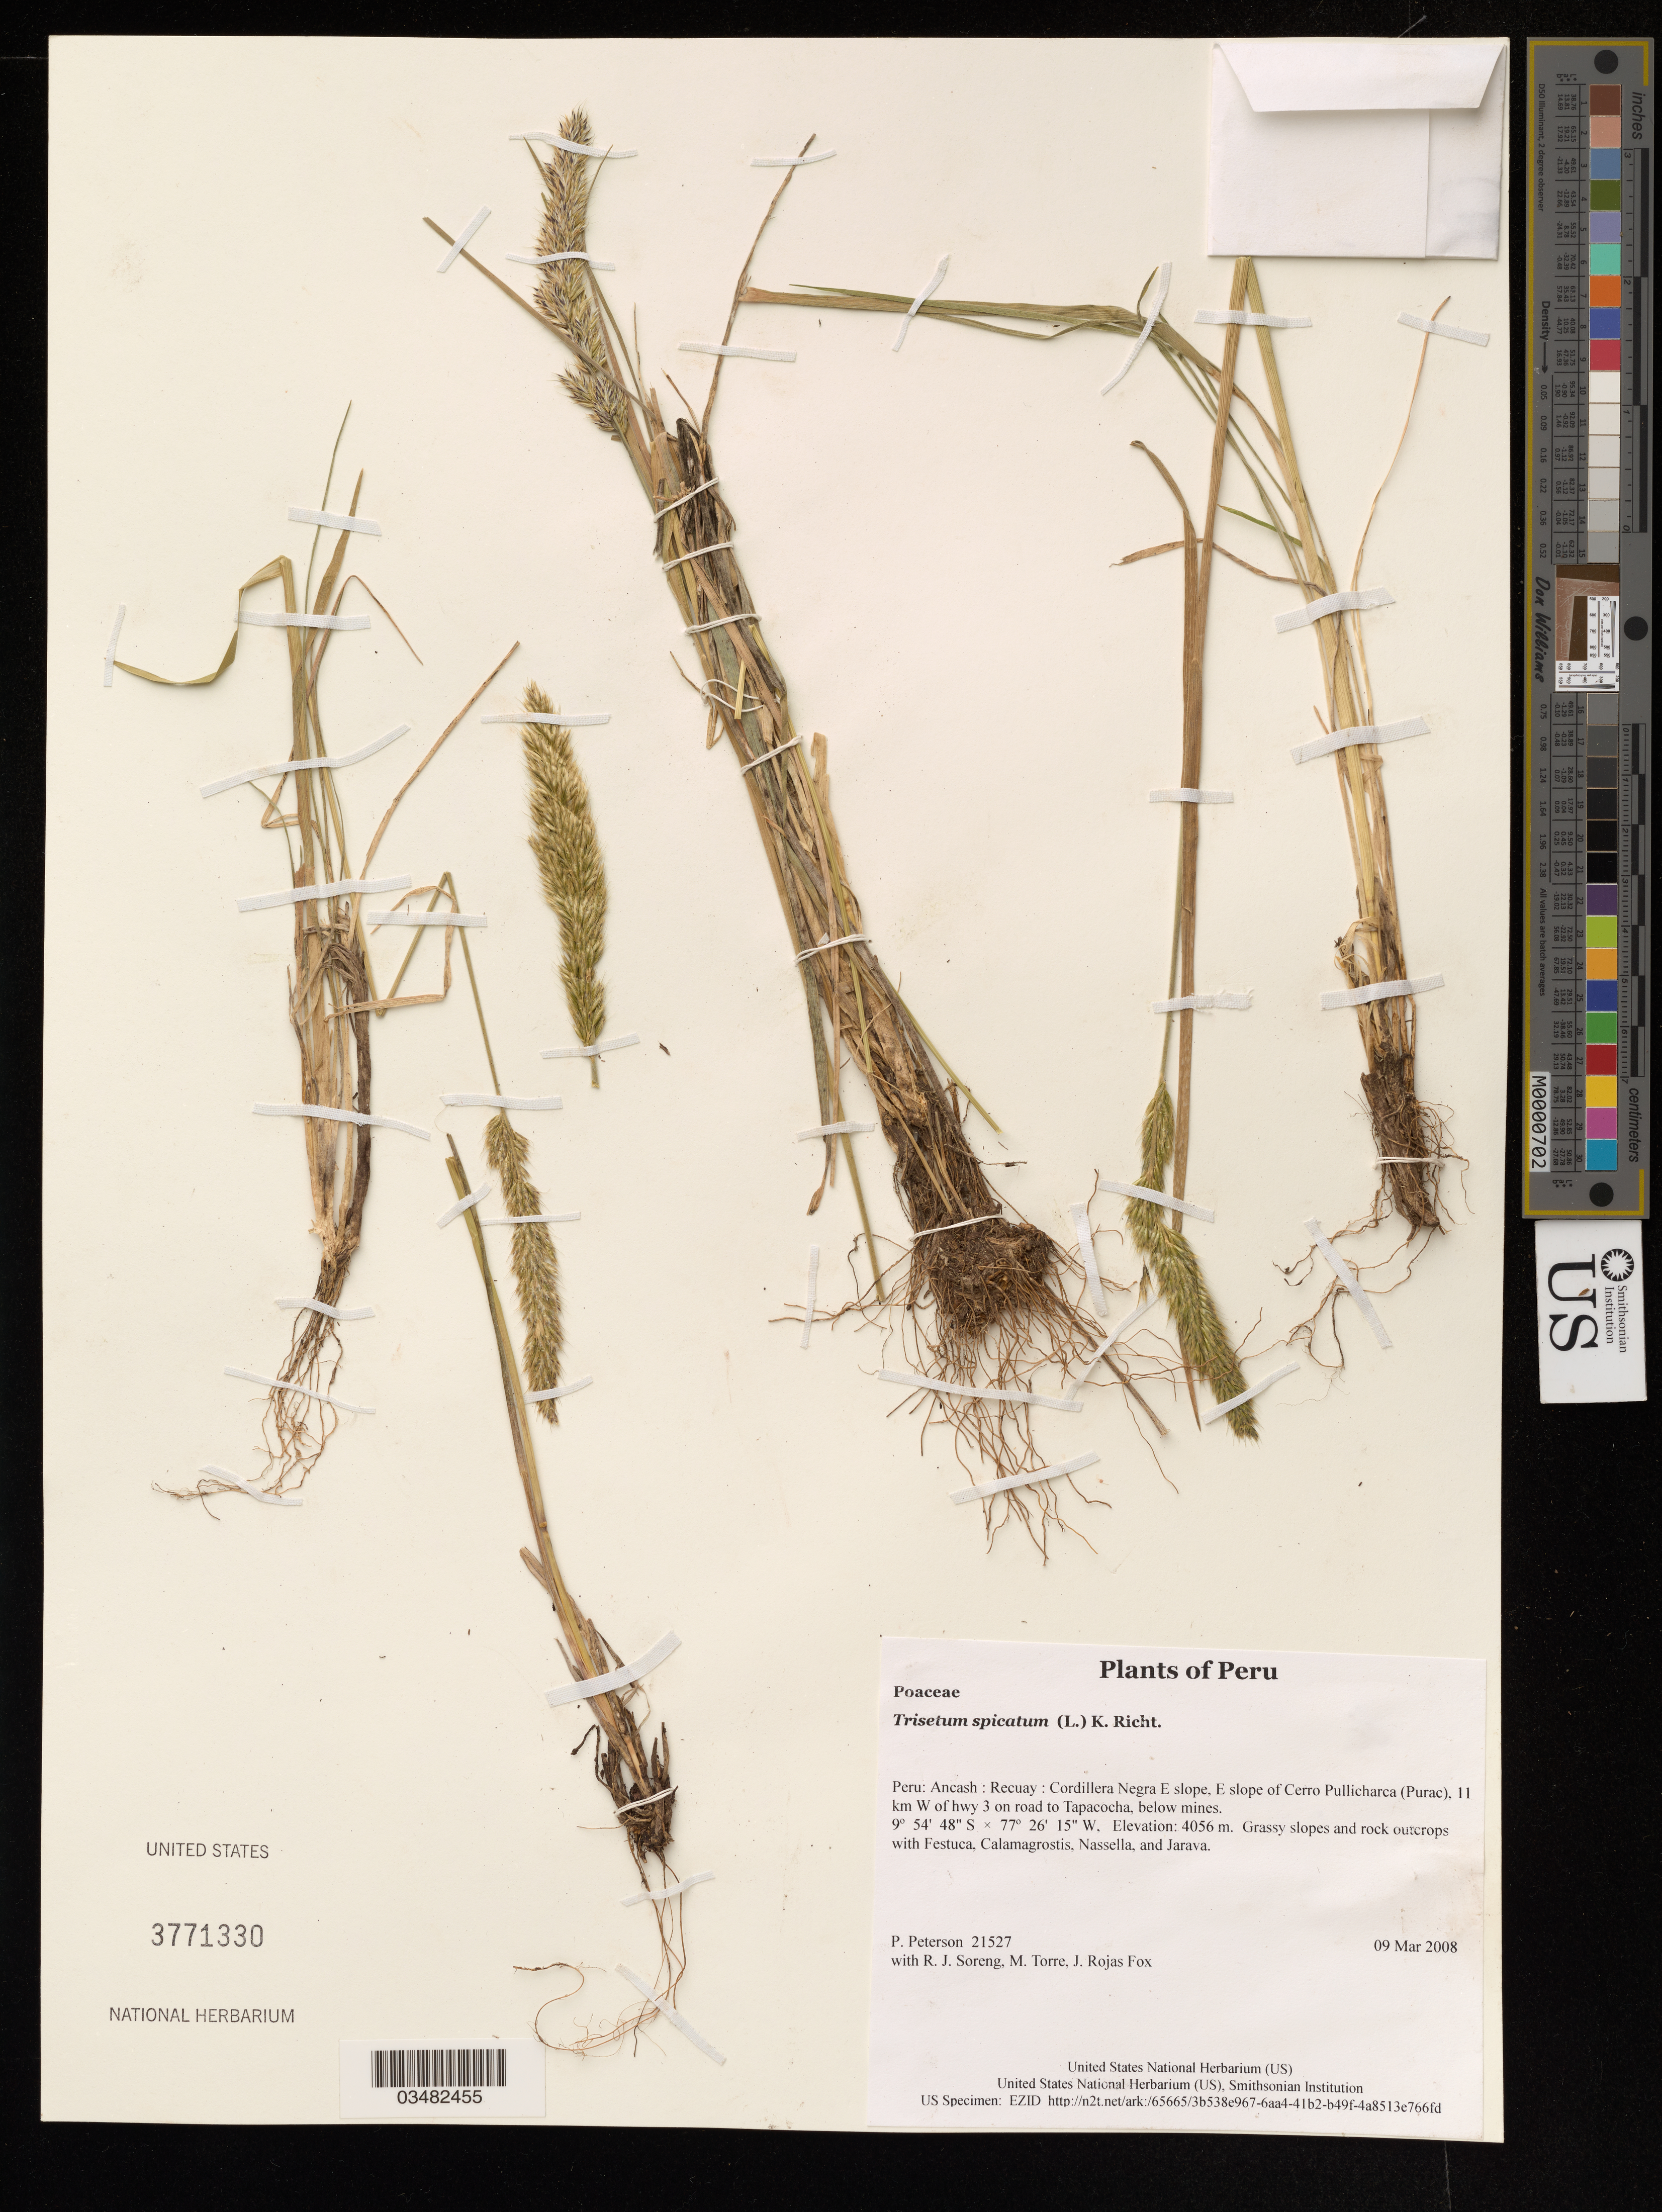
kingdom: Plantae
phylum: Tracheophyta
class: Liliopsida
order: Poales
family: Poaceae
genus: Trisetum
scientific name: Trisetum spicatum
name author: (L.) K. Richt.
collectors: P. M. Peterson, R. J. Soreng, M. Torre & J. Rojas Fox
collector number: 21527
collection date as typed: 09 Mar 2008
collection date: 2008-03-09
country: Peru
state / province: Ancash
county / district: Recuay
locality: Cordillera Negra E slope, E slope of Cerro Pullicharca (Purac), 11 km W of hwy 3 on road to Tapacocha, below mines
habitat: Grassy slopes and rock outcrops with Festuca, Calamagrostis, Nassella, and Jarava.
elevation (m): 4056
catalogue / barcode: US 3771330